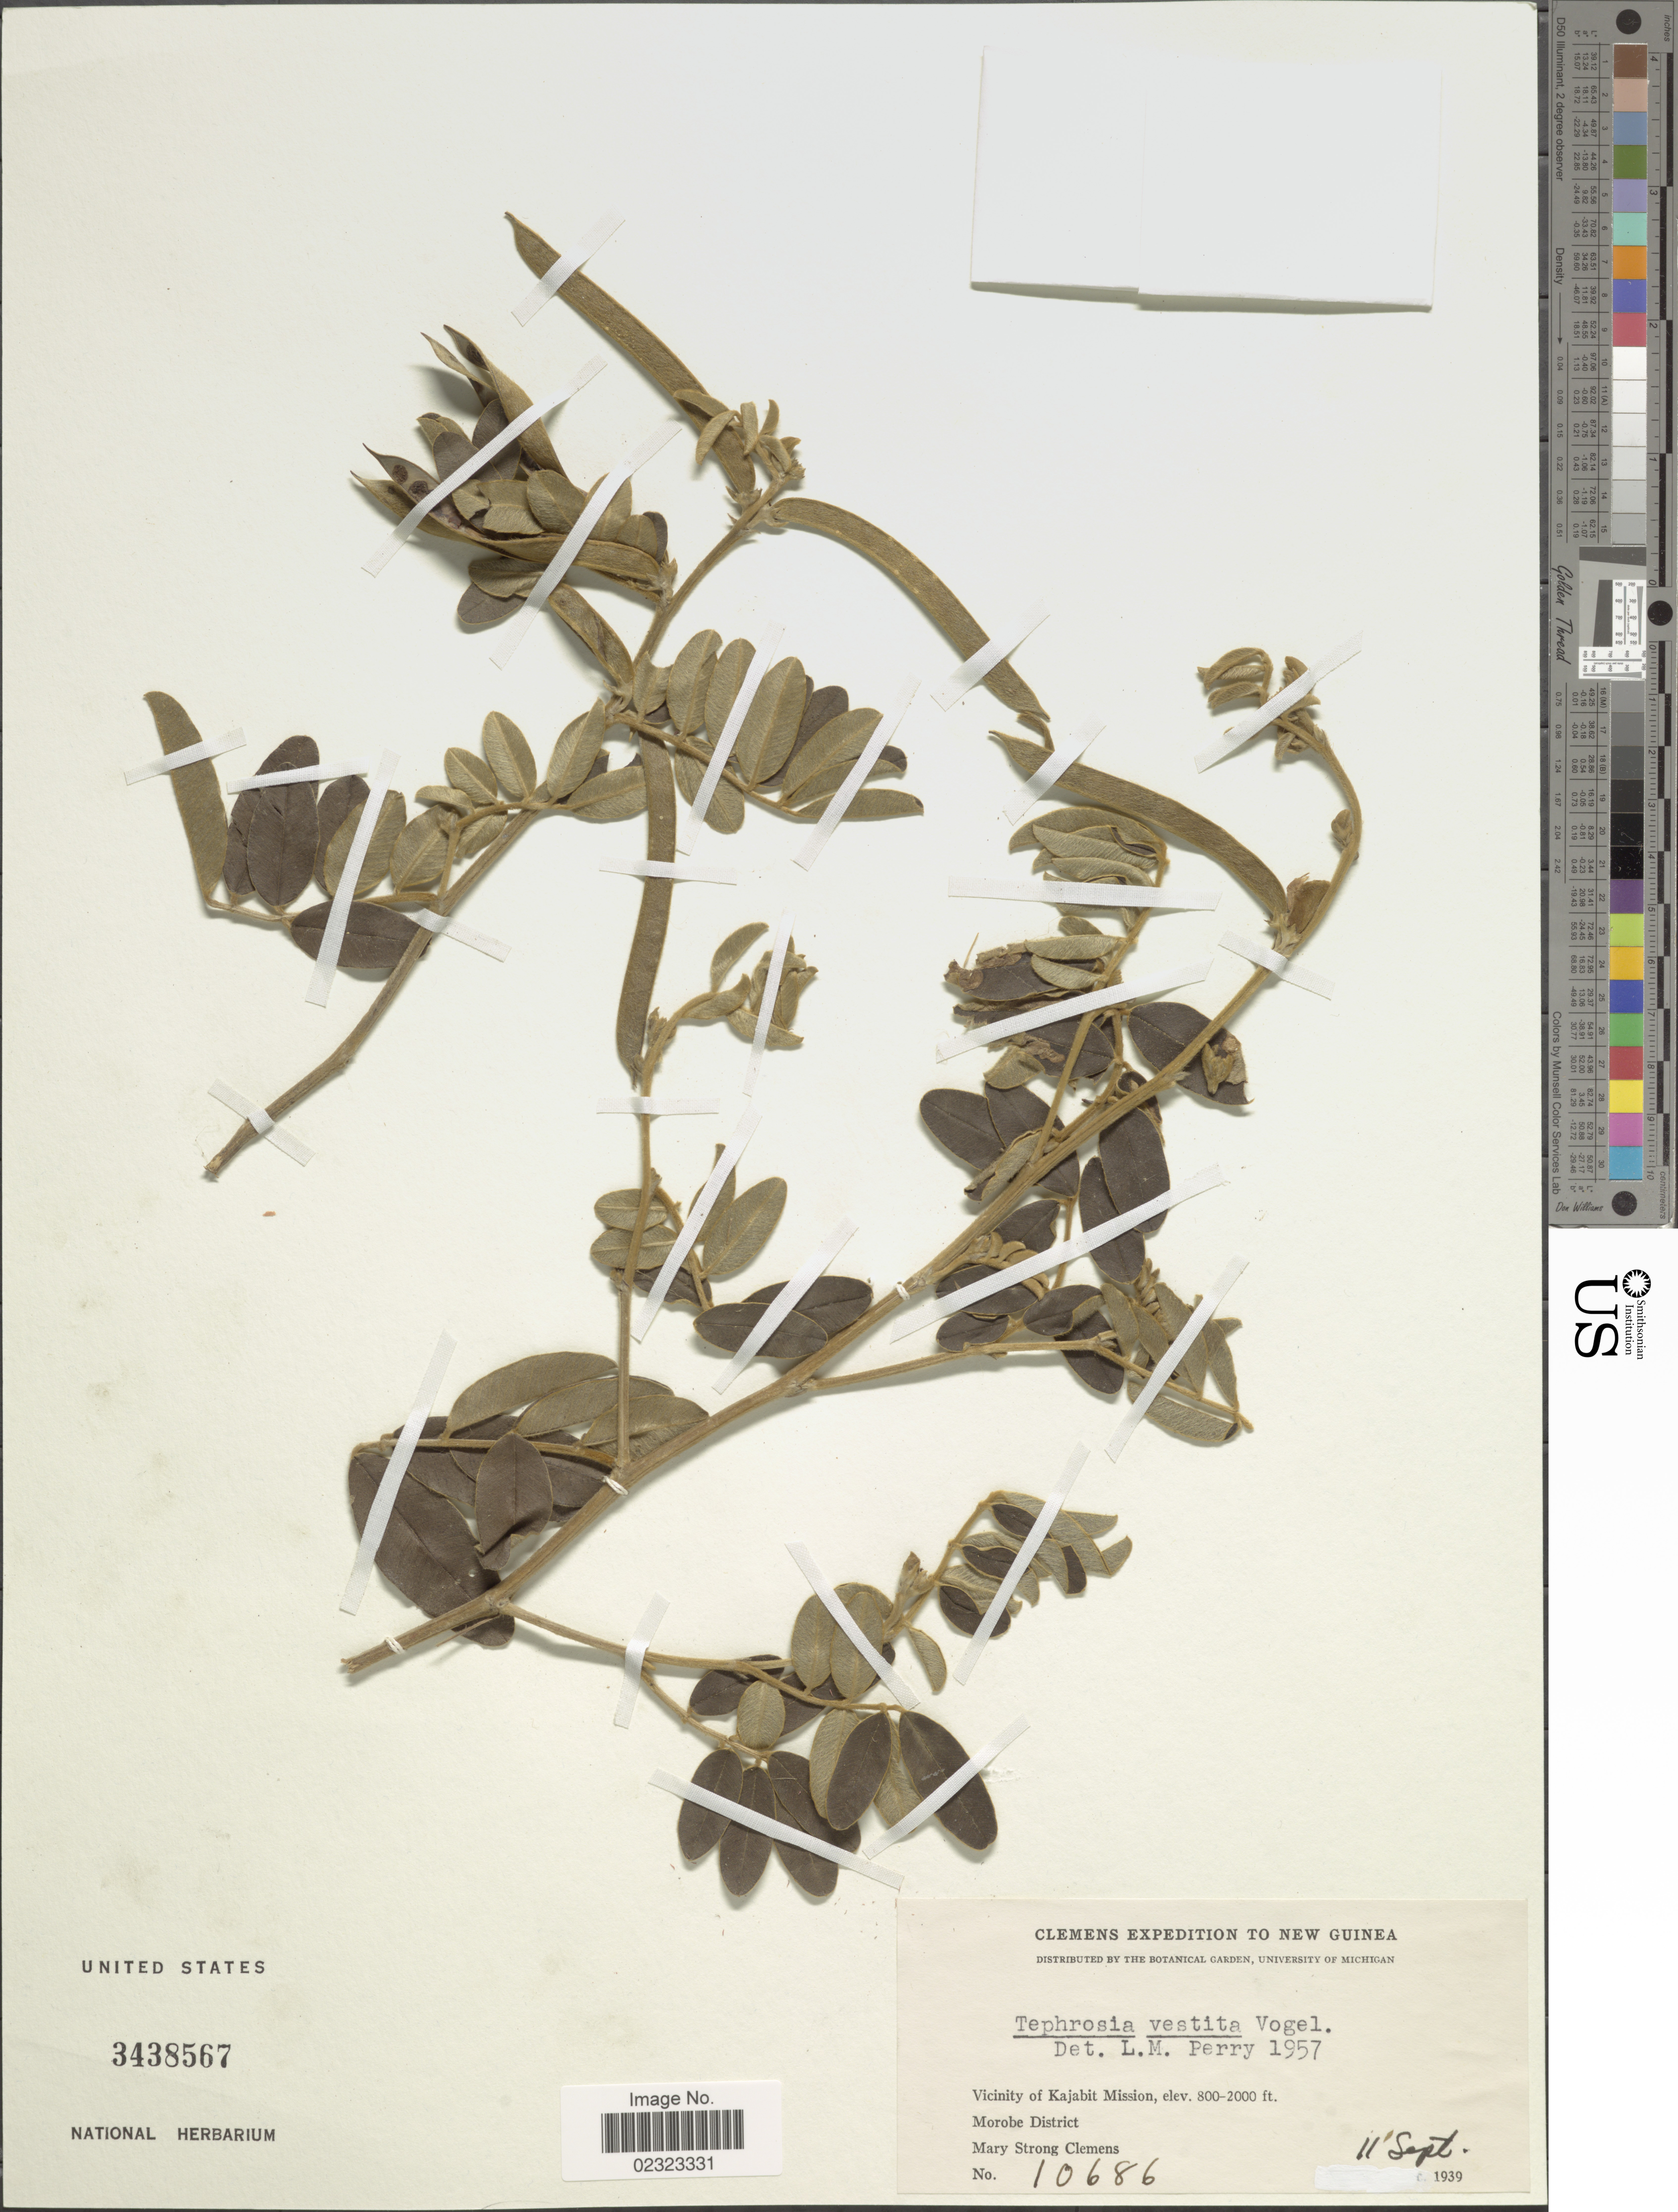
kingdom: Plantae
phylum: Tracheophyta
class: Magnoliopsida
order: Fabales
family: Fabaceae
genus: Tephrosia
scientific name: Tephrosia vestita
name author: Vogel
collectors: M. S. Clemens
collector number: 10686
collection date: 1939-09-11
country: Papua New Guinea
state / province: Morobe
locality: Vicinity of Kajabit Mission.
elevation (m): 244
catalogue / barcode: US 3438567